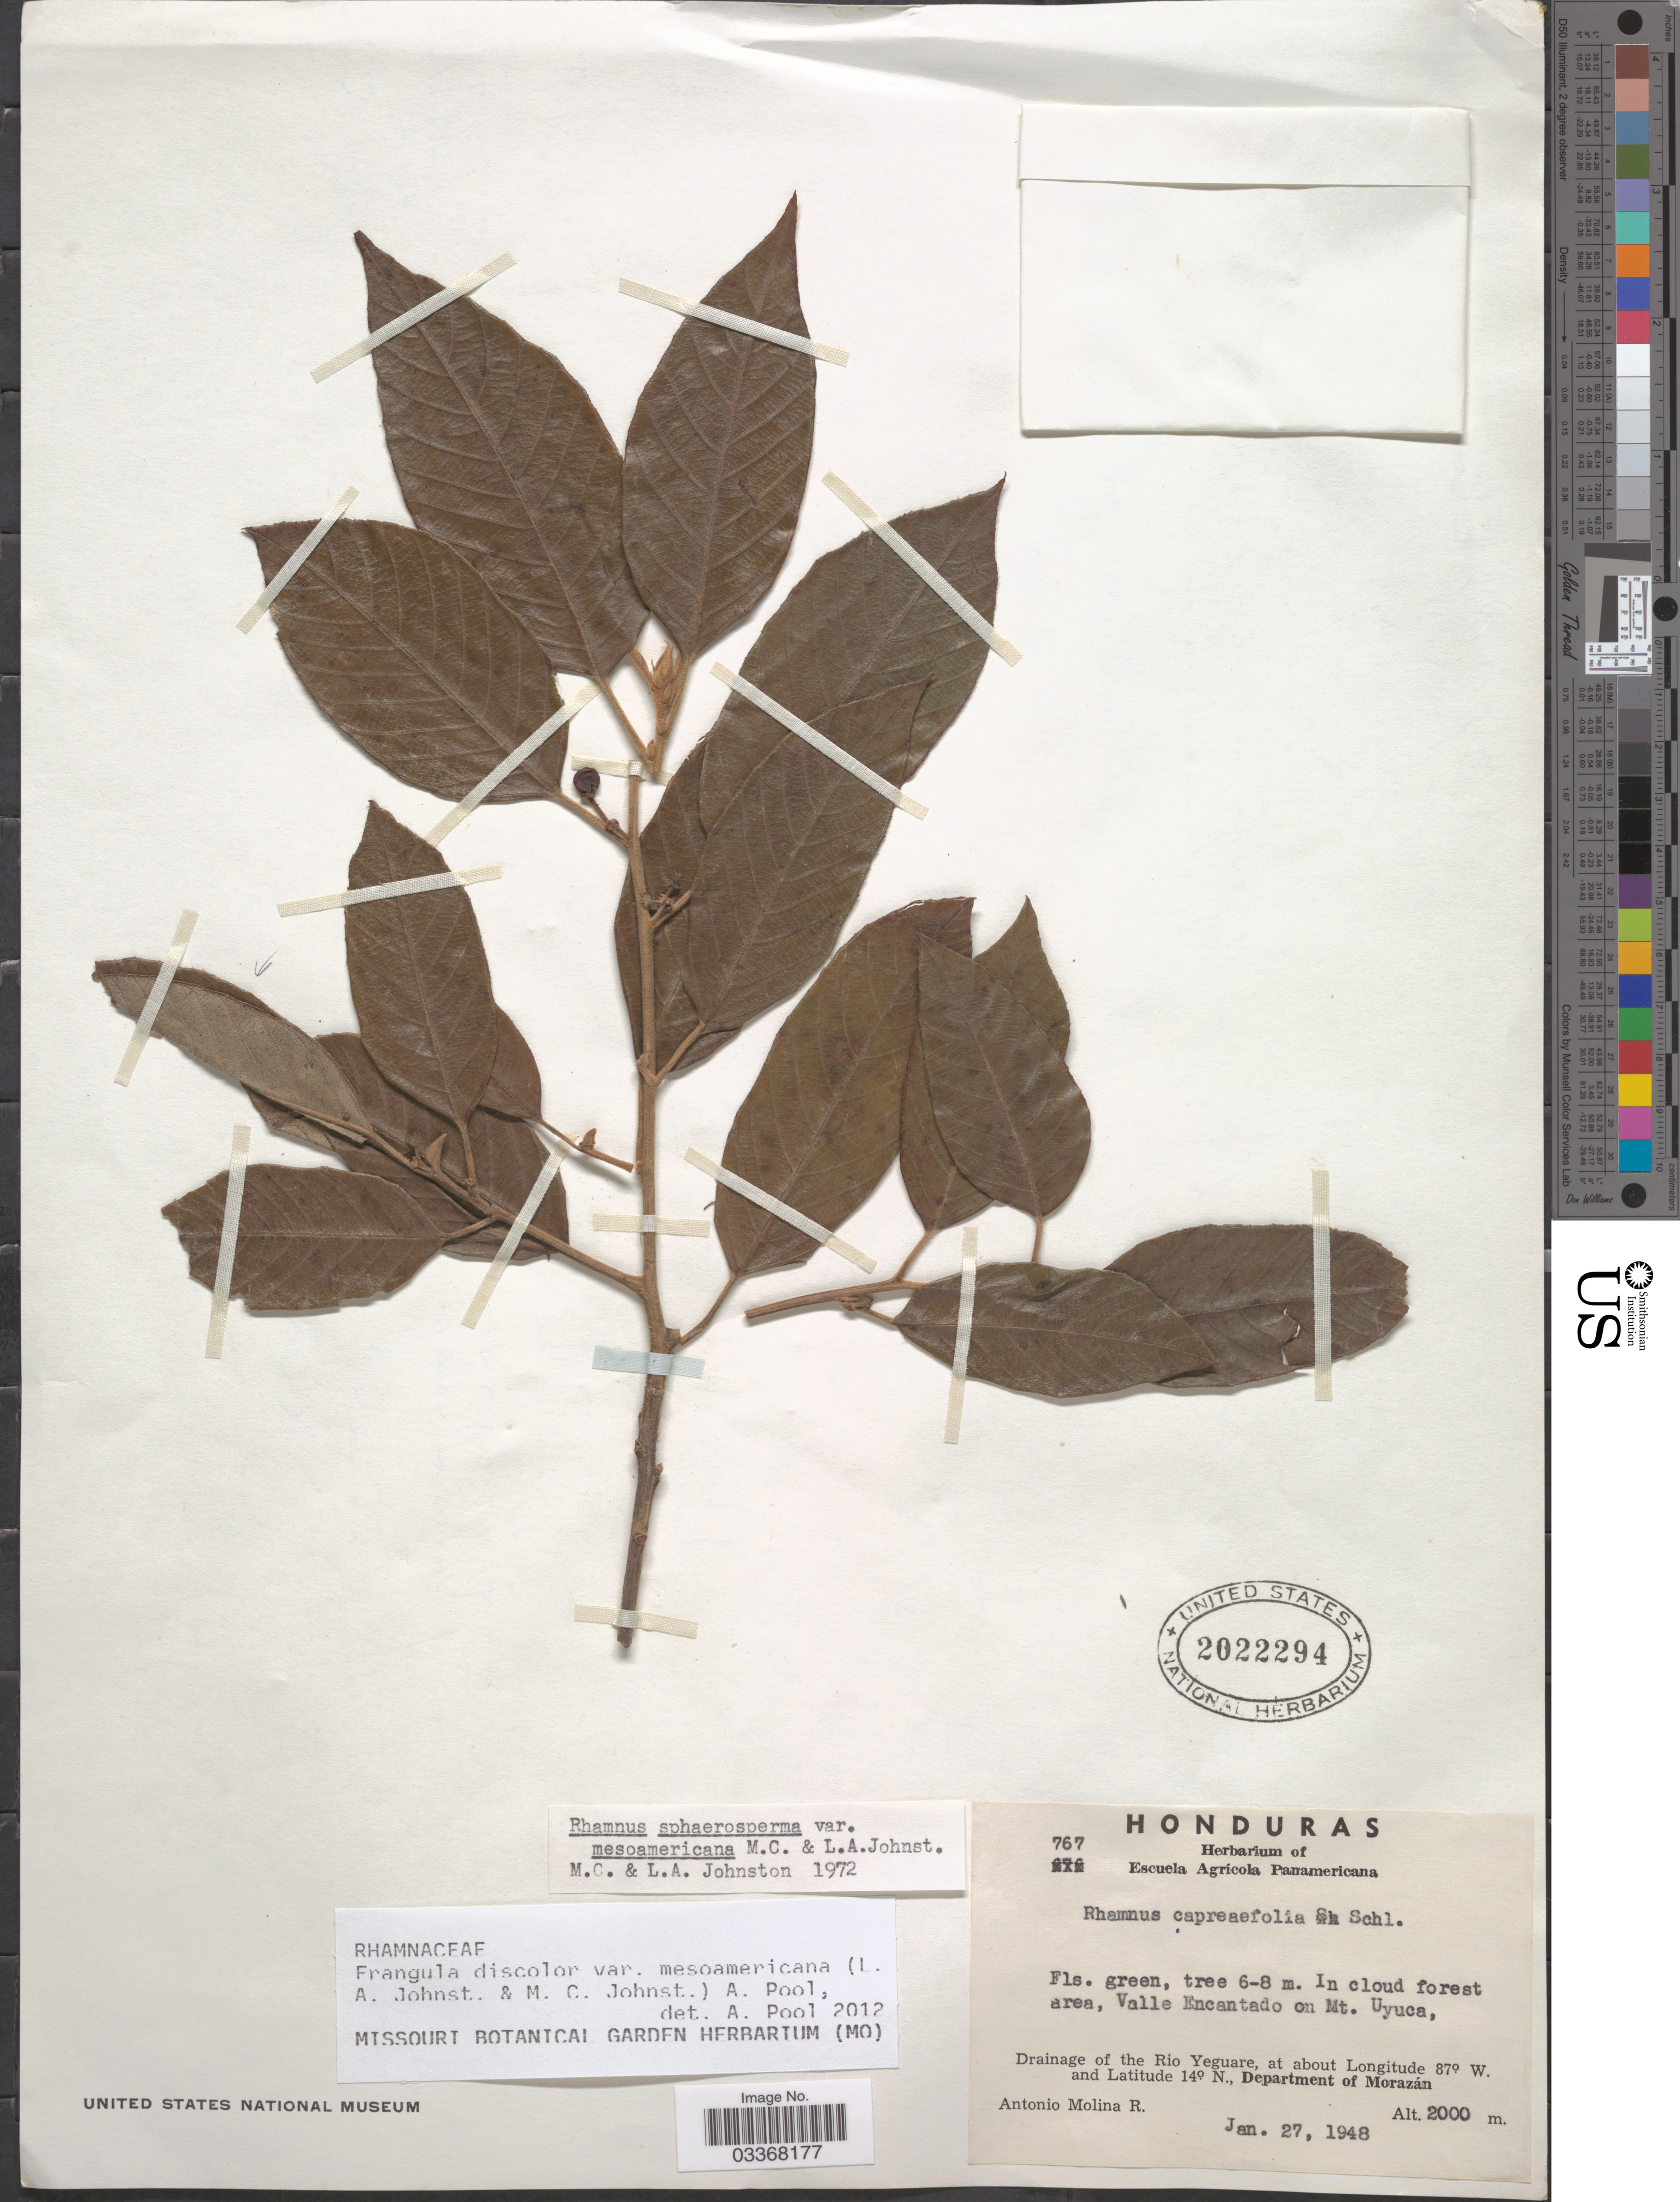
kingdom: Plantae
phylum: Tracheophyta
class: Magnoliopsida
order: Rosales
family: Rhamnaceae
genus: Frangula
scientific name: Frangula discolor var. mesoamericana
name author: (L.A. Johnst. & M.C. Johnst.) A. Pool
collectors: A. Molina R.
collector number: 767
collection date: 1948-01-27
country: Honduras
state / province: Fco. Morazán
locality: In cloud forest area, Valle Encantado on Mt. Uyuca, Drainage of the Rio Yeguare, Department of Morazán.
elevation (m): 2000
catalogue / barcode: US 2022294